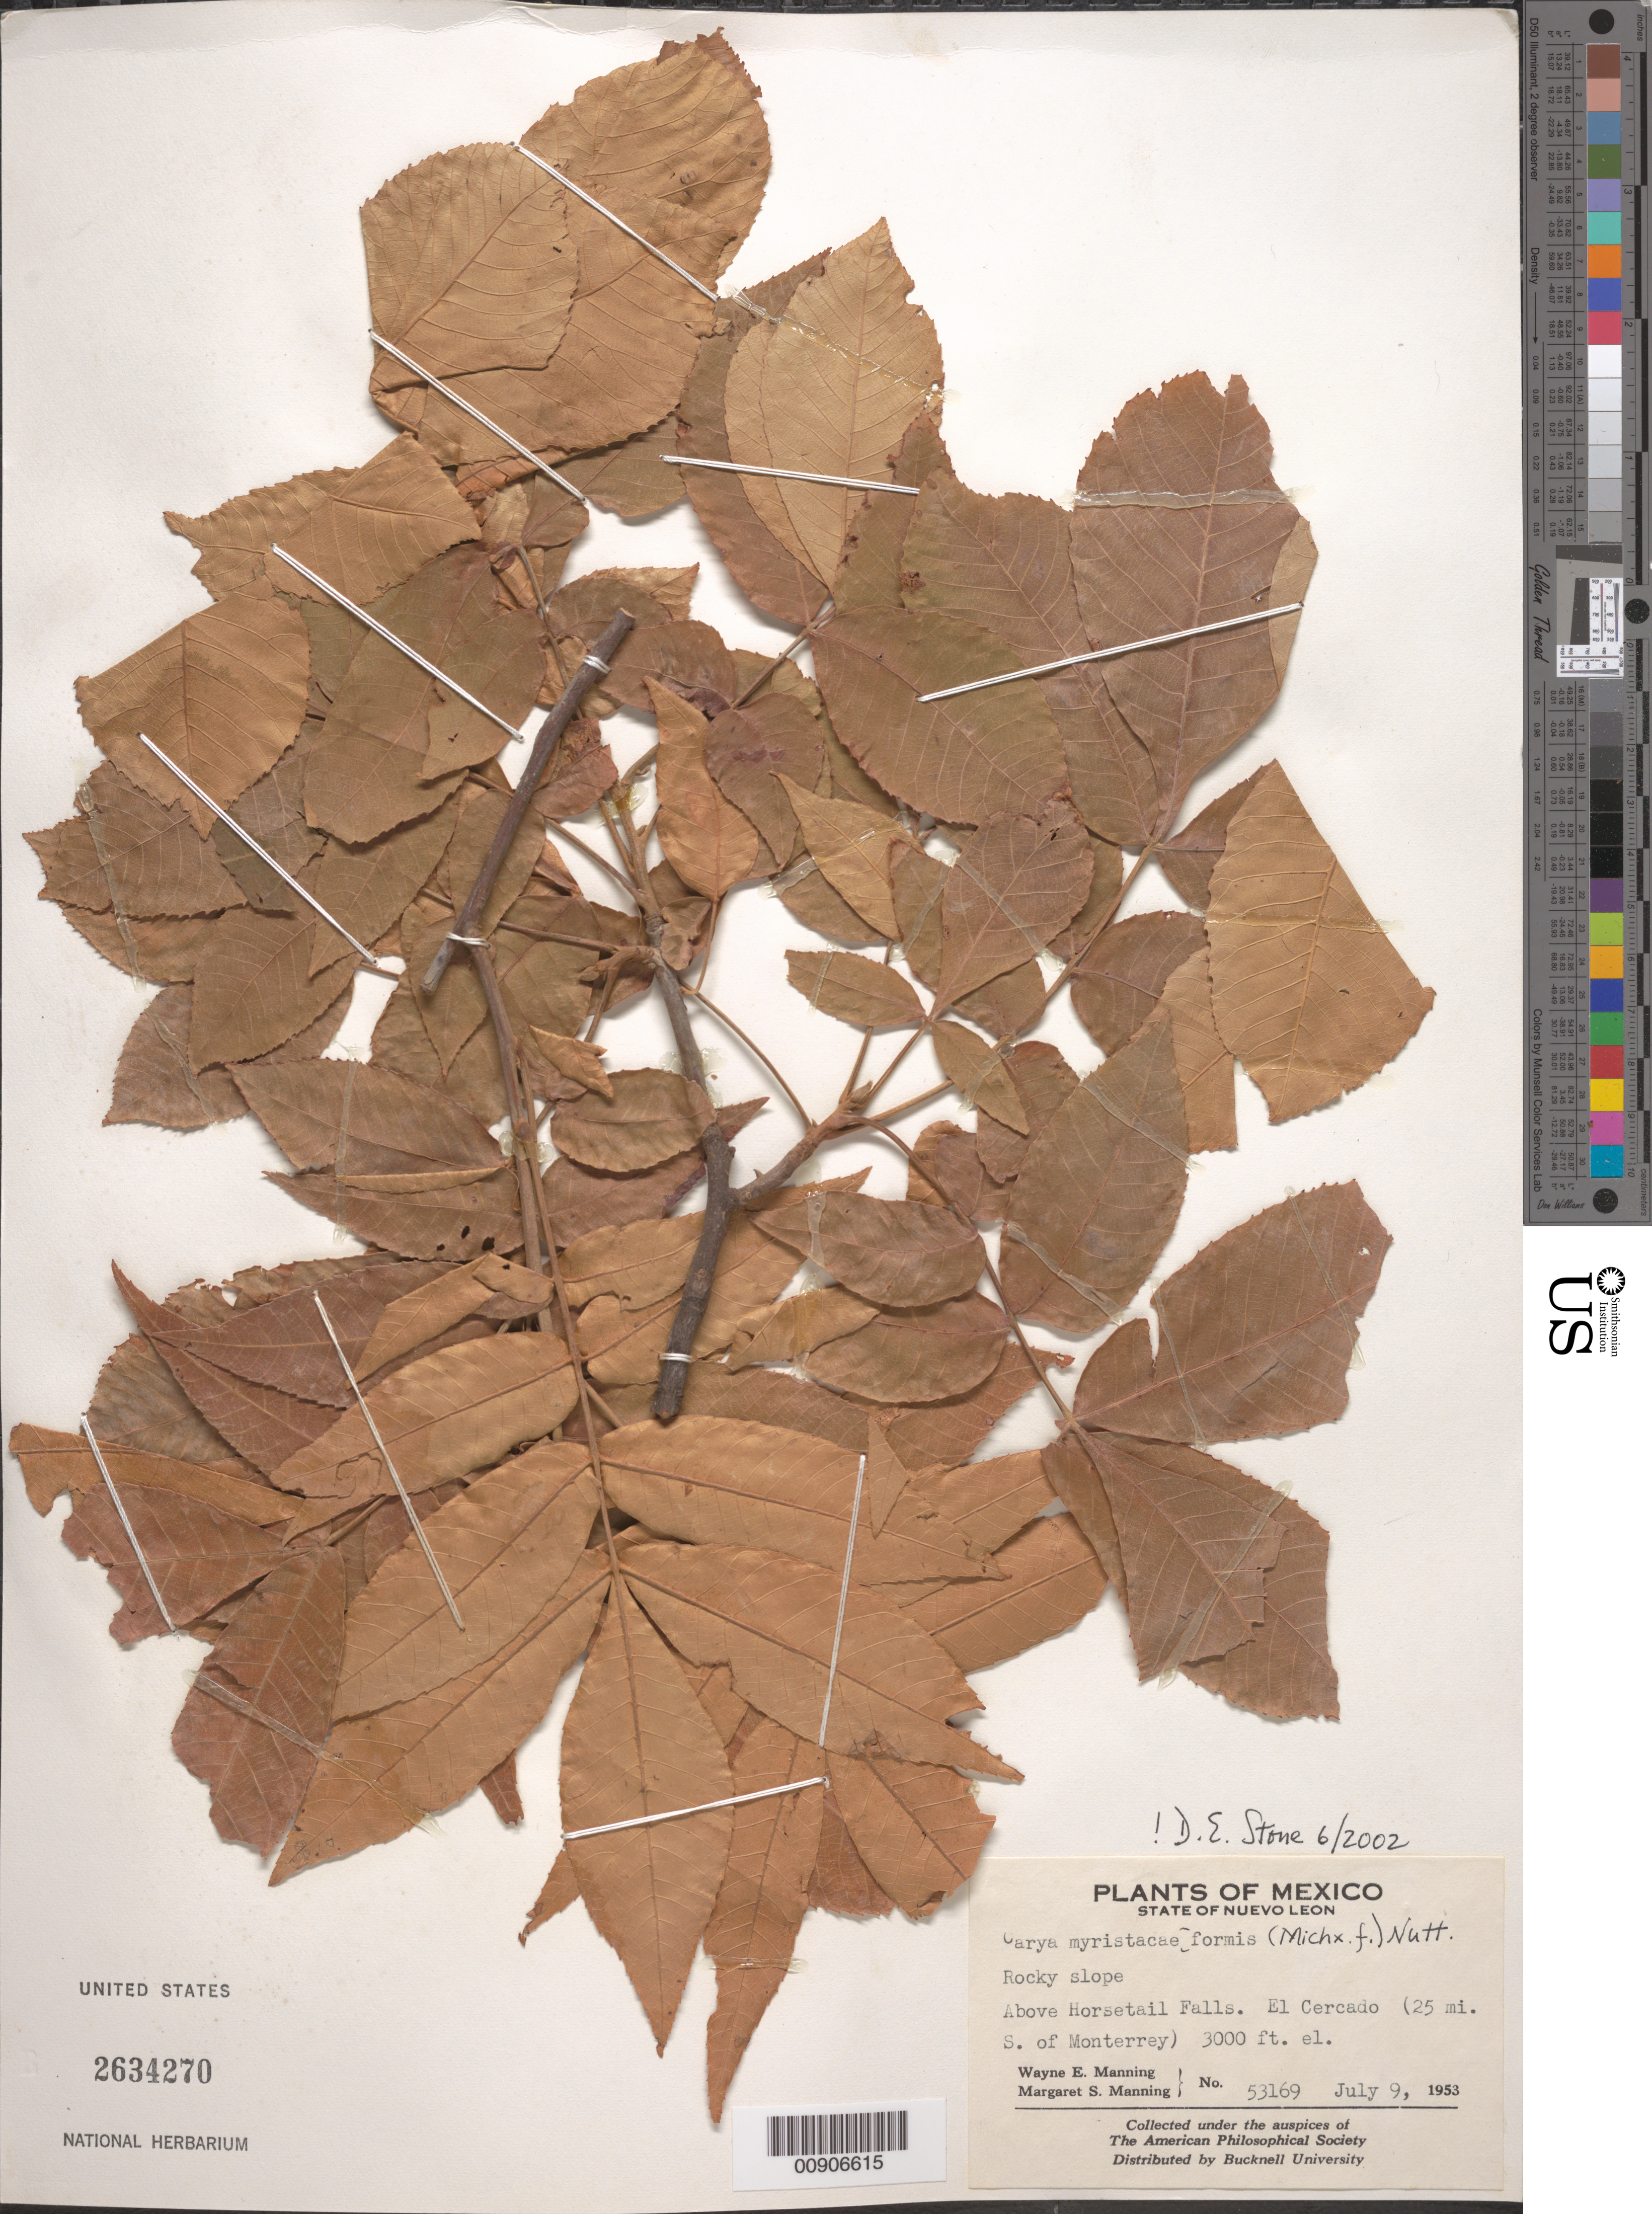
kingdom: Plantae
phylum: Tracheophyta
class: Magnoliopsida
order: Fagales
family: Juglandaceae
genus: Carya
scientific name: Carya myristiciformis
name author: (F. Michx.) Nutt.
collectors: W. Manning & Manning, M. S.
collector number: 53169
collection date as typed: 09 Jul 1953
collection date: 1953-07-09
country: Mexico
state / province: Nuevo León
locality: Nuevo León: Above Horsetail Falls. El Cercado (25 mi. S of Monterrey).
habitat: Rocky slope.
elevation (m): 914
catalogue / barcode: US 2634270